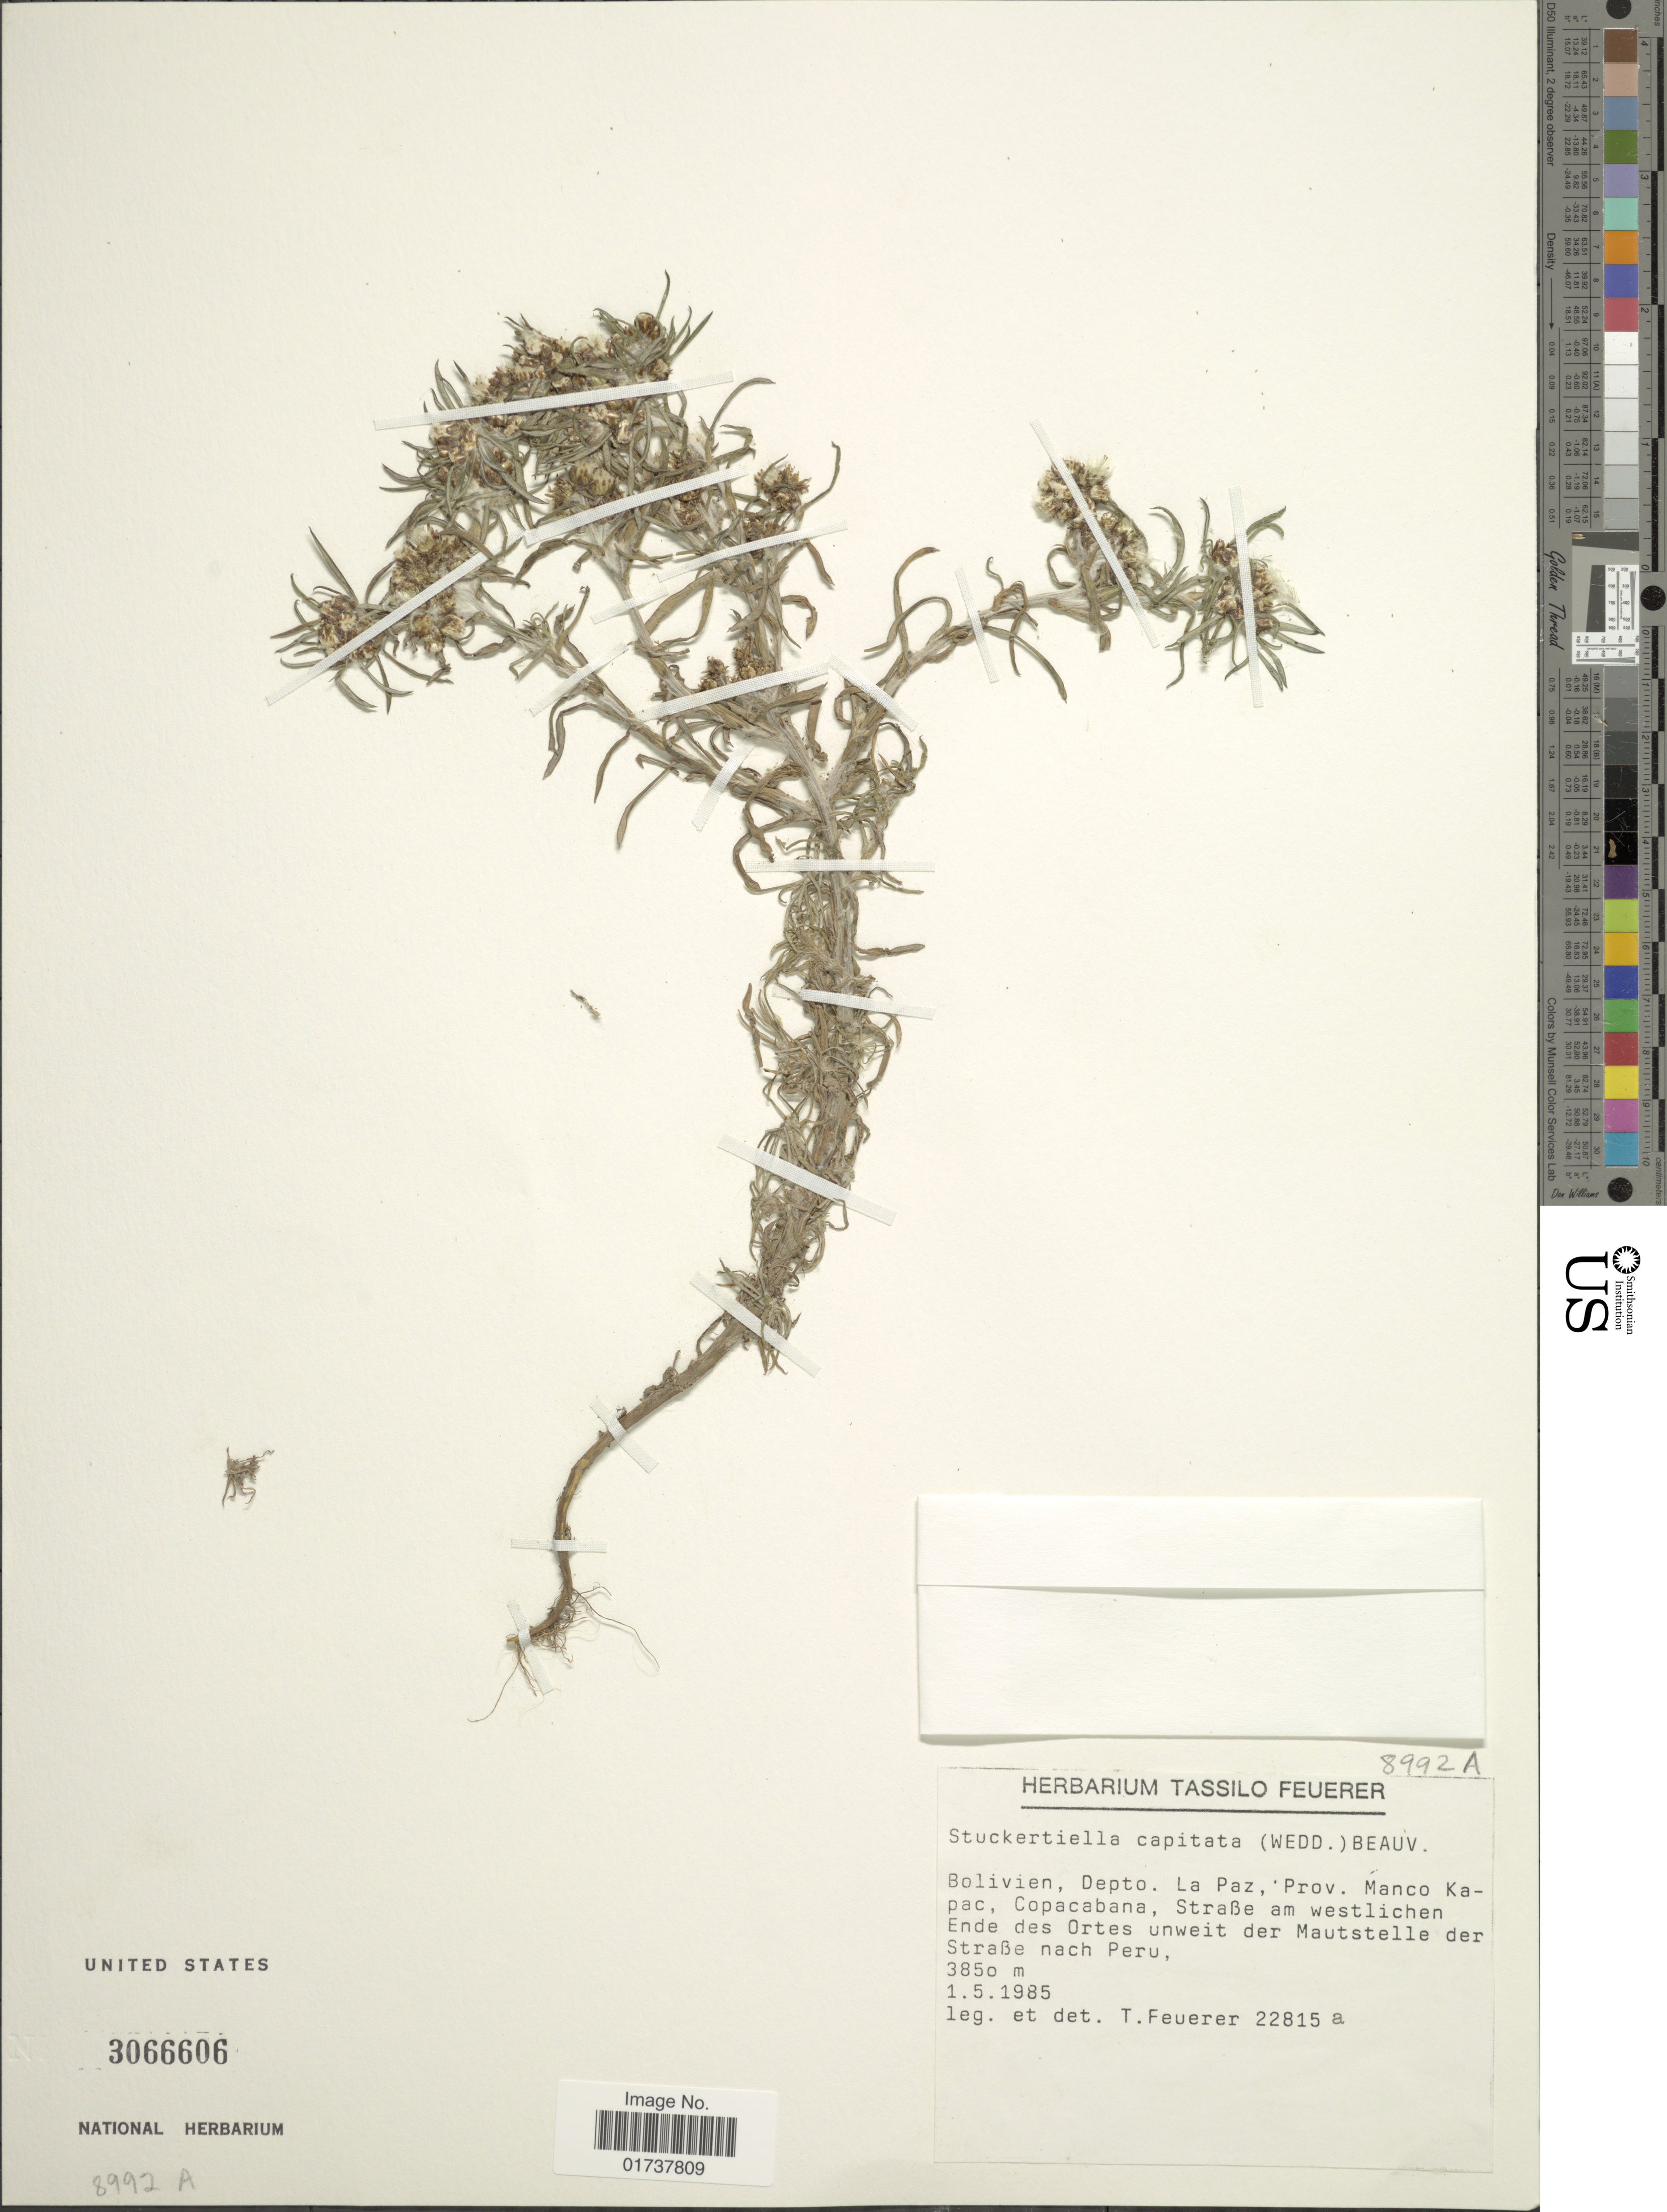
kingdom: Plantae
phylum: Tracheophyta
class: Magnoliopsida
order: Asterales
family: Asteraceae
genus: Stuckertiella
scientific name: Stuckertiella capitata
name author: (Wedd.) P. Beauv.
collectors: T. Feuerer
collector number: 22815a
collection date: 1985-05-01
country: Bolivia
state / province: La Paz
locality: Depto. La Paz, Prov. Manco Kapac, Copacabana, Straße am westlichen Ende des Prtes unweit der Mautstelle der Straße nach Peru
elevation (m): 3850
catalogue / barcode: US 3066606